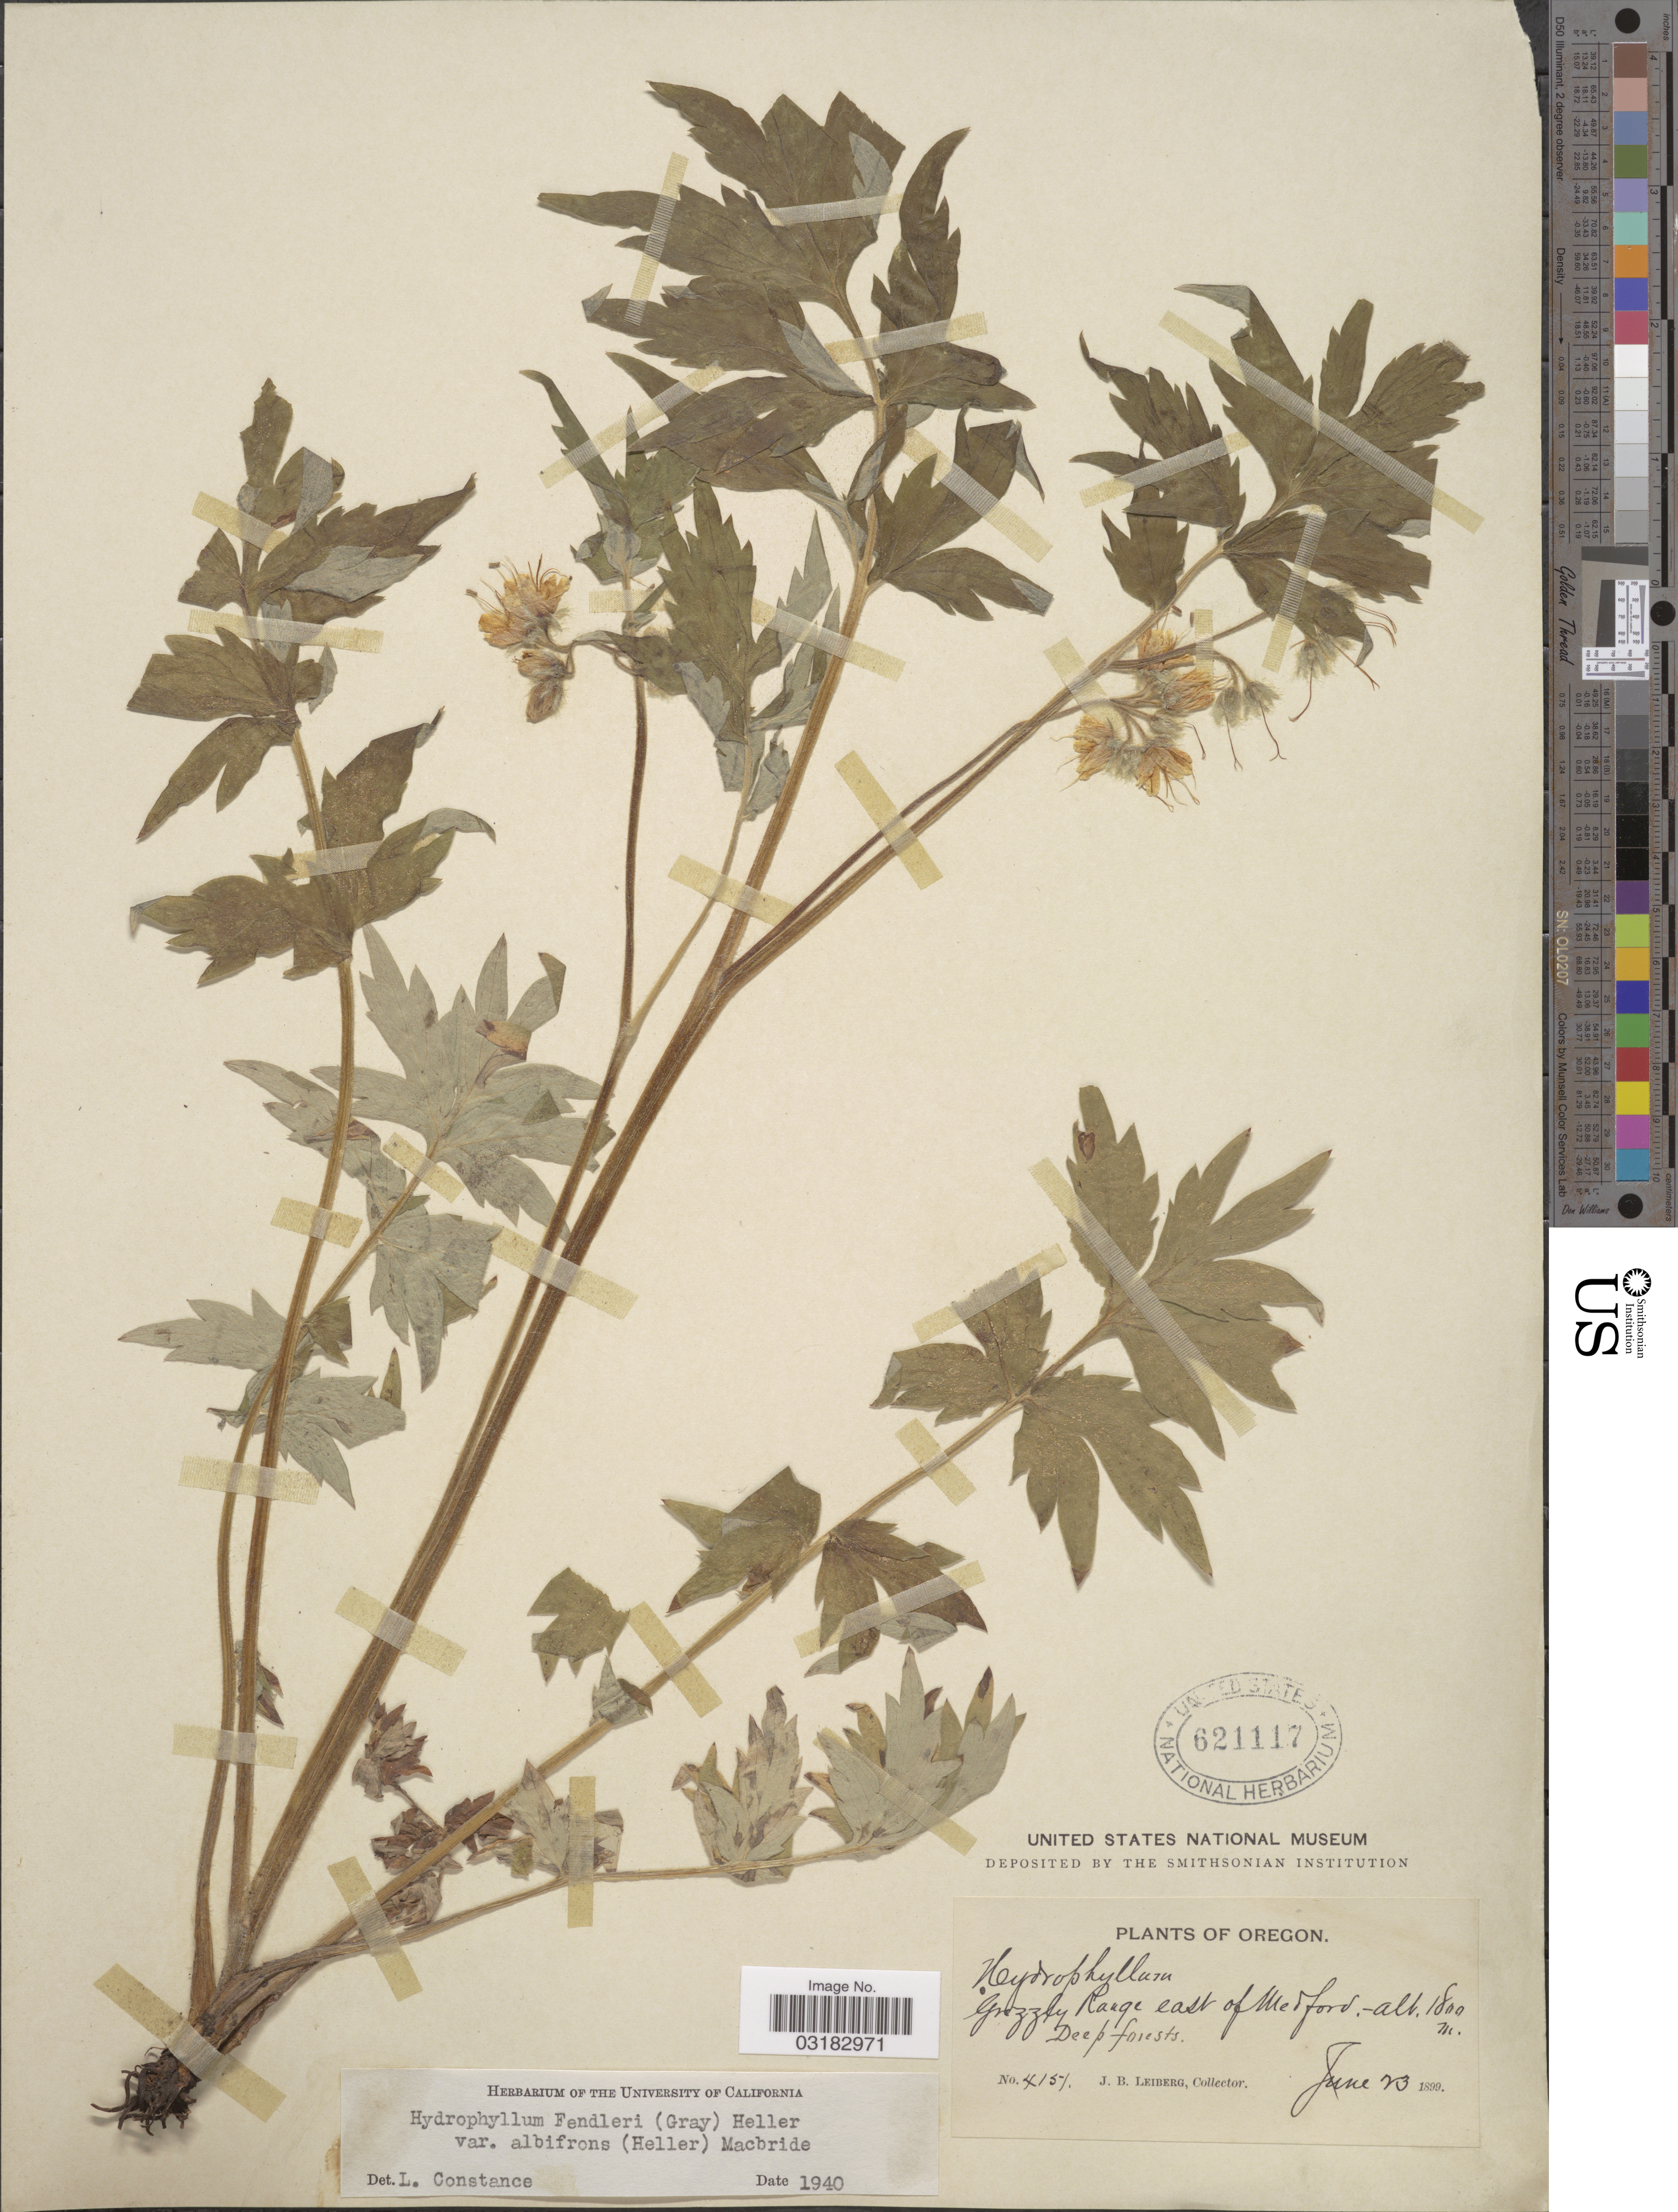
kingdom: Plantae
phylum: Tracheophyta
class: Magnoliopsida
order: Boraginales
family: Hydrophyllaceae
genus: Hydrophyllum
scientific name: Hydrophyllum fendleri var. albifrons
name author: (A. Heller) J.F. Macbr.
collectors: J. B. Leiberg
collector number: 4151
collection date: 1899-06-13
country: United States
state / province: Oregon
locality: Grizzly Range east of Medford.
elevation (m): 1800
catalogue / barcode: US 621117